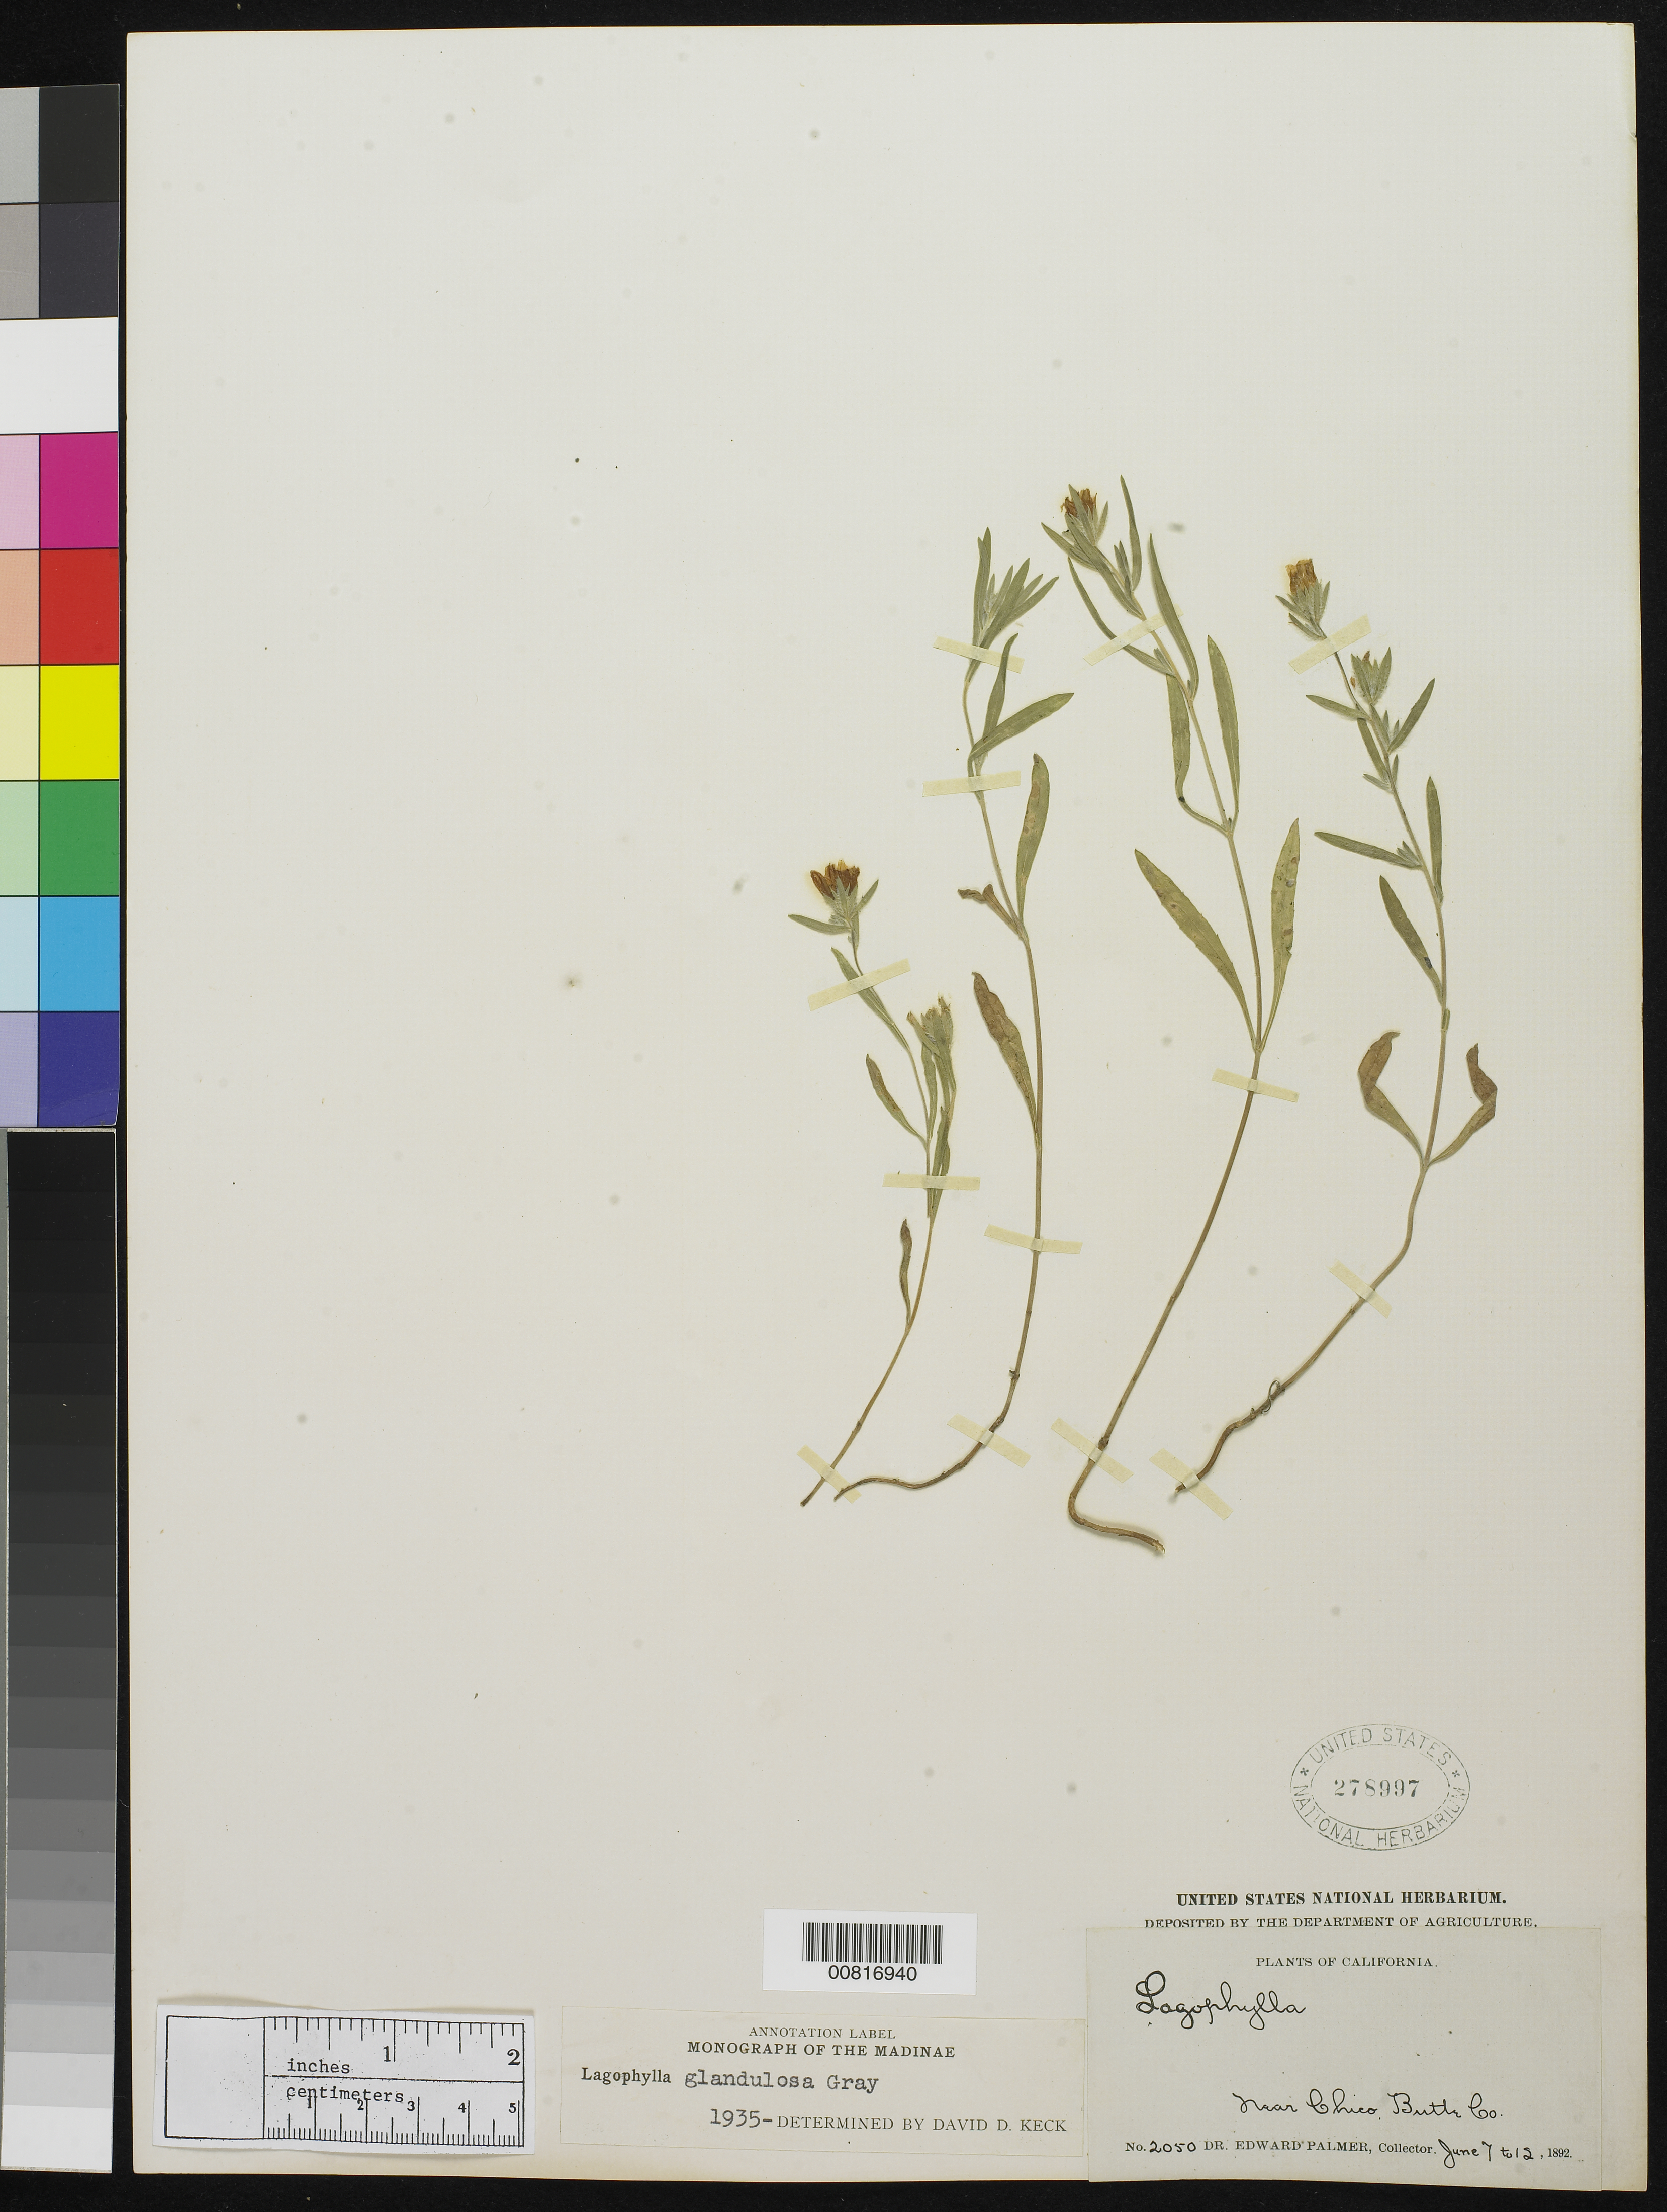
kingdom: Plantae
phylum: Tracheophyta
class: Magnoliopsida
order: Asterales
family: Asteraceae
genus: Lagophylla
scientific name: Lagophylla glandulosa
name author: A. Gray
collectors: E. Palmer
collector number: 2050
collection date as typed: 07 Jun 1892 to 12 Jun 1892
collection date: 1892-06-07/1892-06-12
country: United States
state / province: California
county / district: Butte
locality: Near Chico, Butte County, California.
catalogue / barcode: US 278997